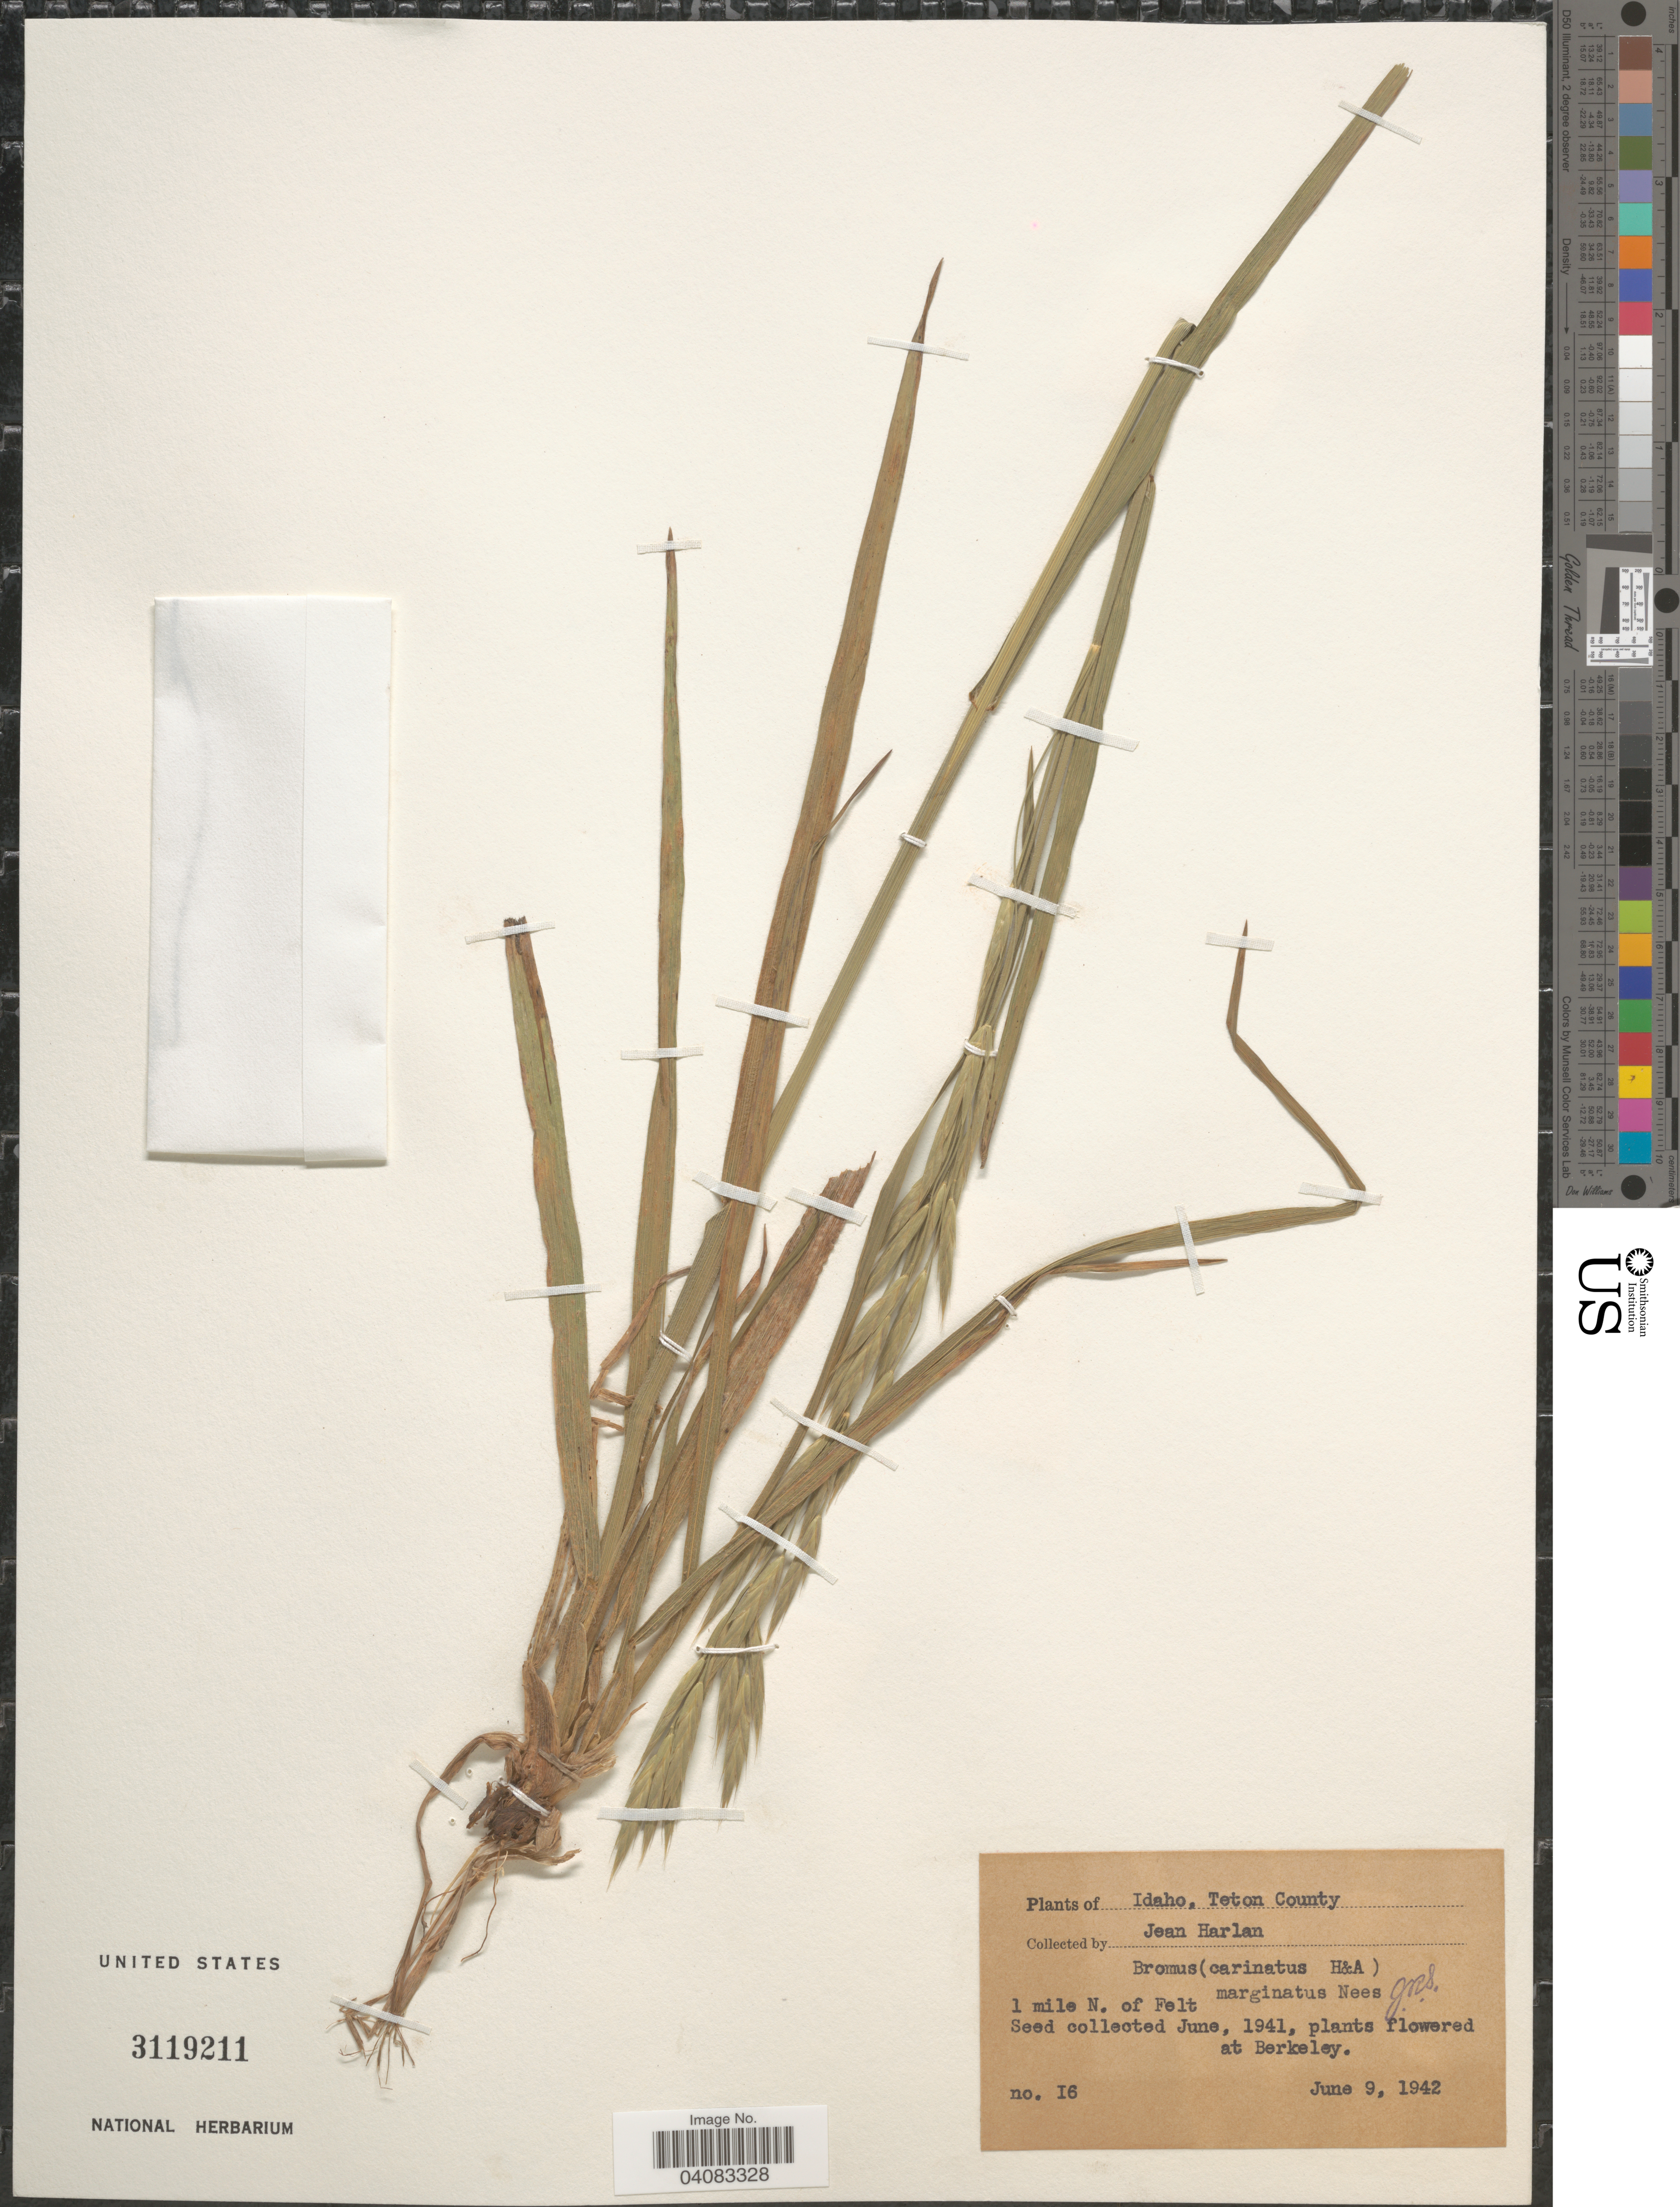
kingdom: Plantae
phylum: Tracheophyta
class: Liliopsida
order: Poales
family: Poaceae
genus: Bromus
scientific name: Bromus marginatus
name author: Nees ex Steud.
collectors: J. Harlan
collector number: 16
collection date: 1942-06-09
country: United States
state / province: Idaho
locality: Teton County. 1 mile N. of Felt.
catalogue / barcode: US 3119211